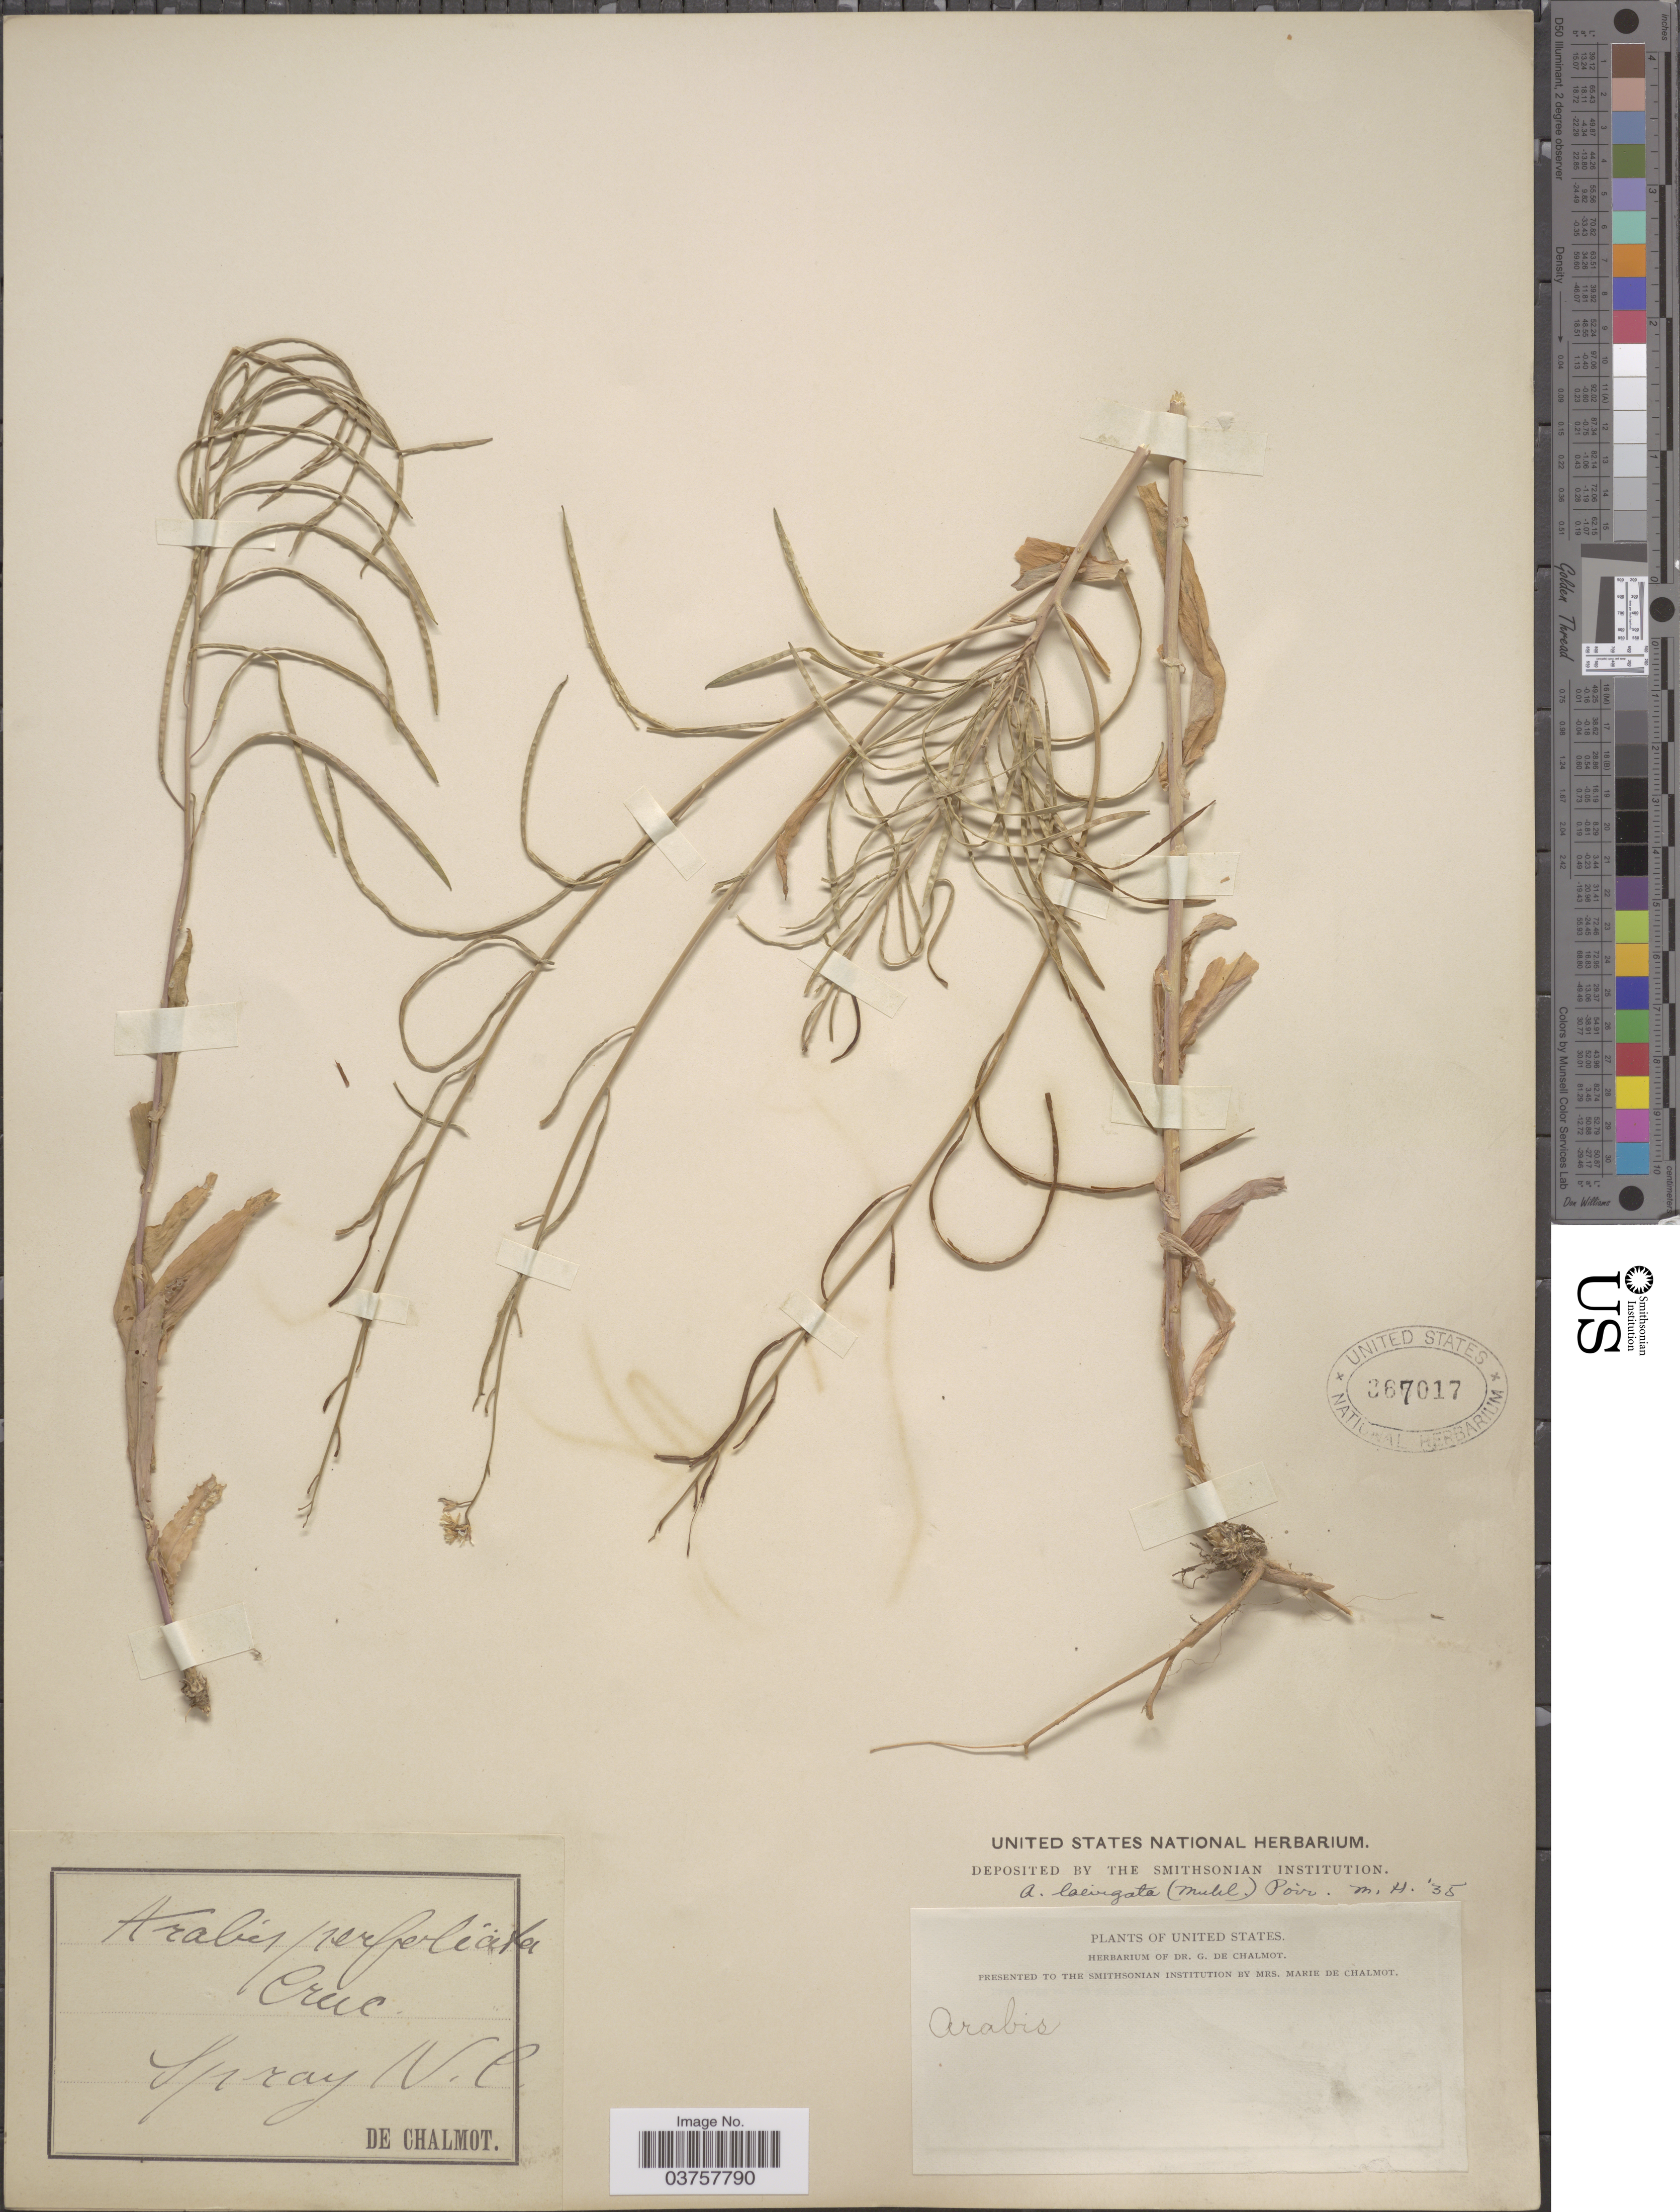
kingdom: Plantae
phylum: Tracheophyta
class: Magnoliopsida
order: Brassicales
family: Brassicaceae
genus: Arabis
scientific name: Arabis laevigata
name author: (Muhl. ex Willd.) Poir.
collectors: G. de Chalmot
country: United States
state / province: North Carolina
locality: Spray, N.C.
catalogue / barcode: US 367017